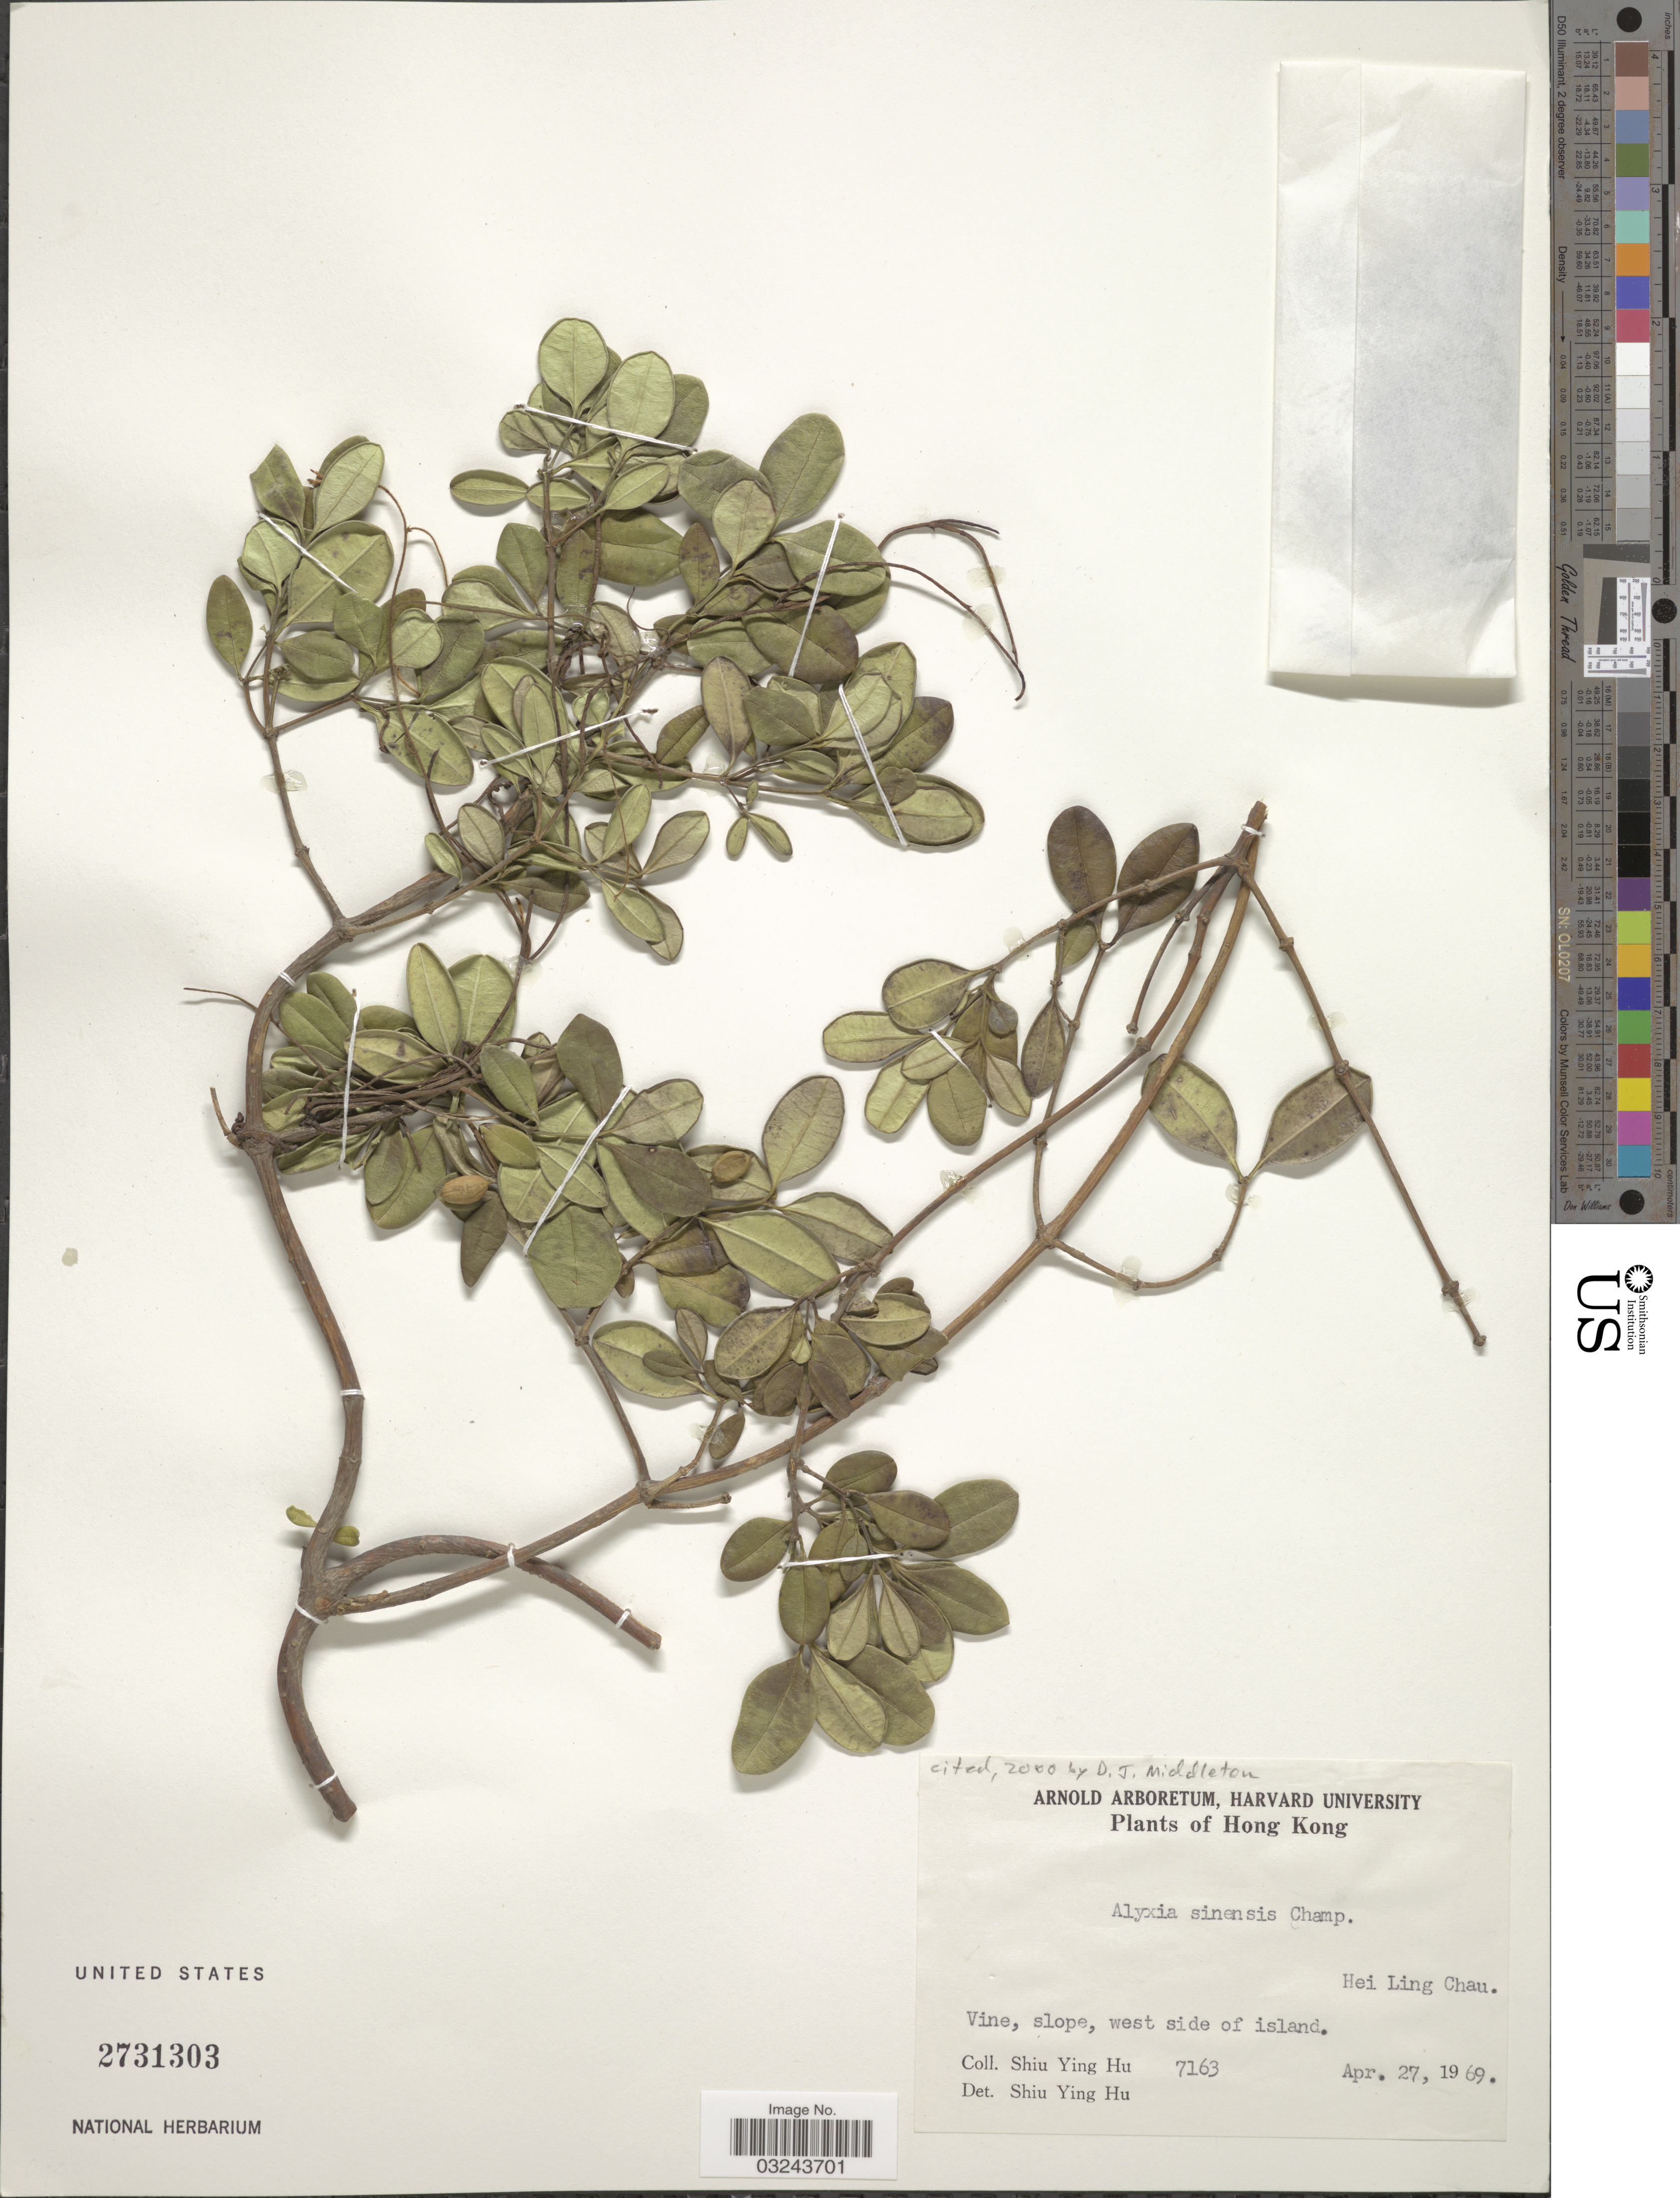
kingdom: Plantae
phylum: Tracheophyta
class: Magnoliopsida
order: Gentianales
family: Apocynaceae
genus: Alyxia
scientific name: Alyxia sinensis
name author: Champ. ex Benth.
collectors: S. Y. Hu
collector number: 7163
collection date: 1969-04-27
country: China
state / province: Hong Kong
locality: Hei Ling Chau, west side of island.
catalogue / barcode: US 2731303